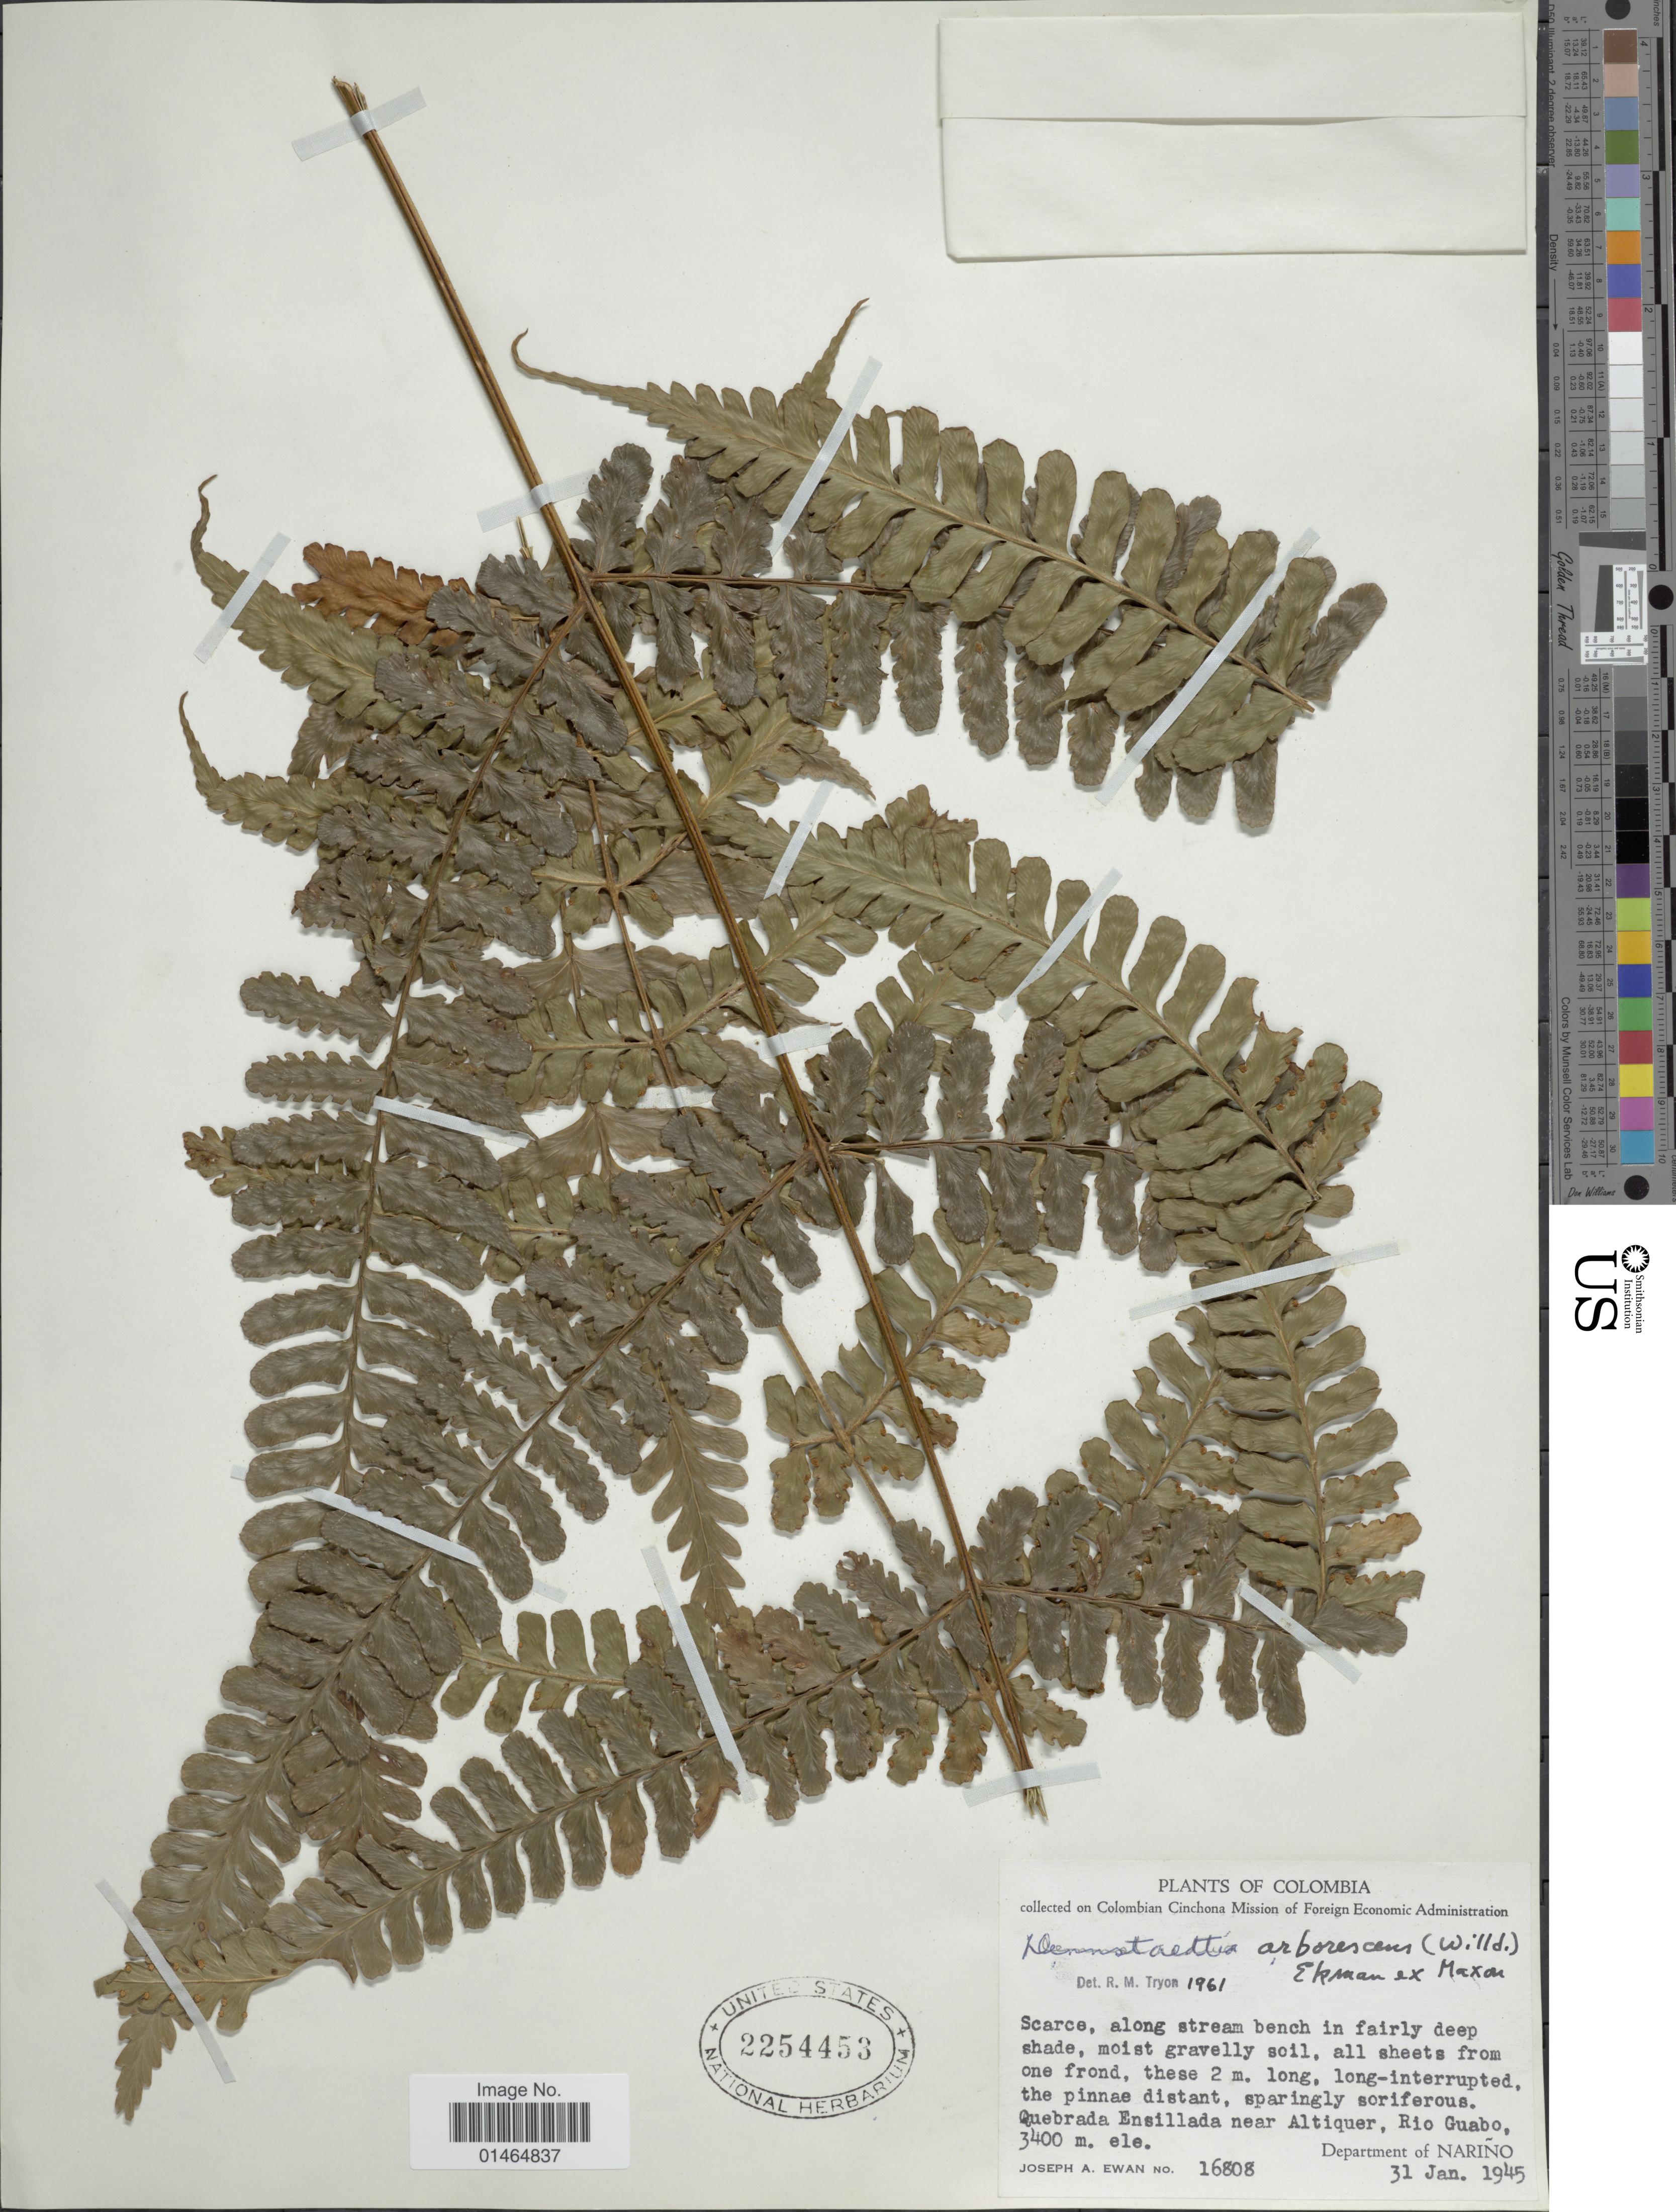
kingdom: Plantae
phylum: Tracheophyta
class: Polypodiopsida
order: Polypodiales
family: Dennstaedtiaceae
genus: Dennstaedtia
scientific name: Dennstaedtia obtusifolia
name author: (Willd.) T. Moore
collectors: J. A. Ewan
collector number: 16808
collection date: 1945-01-31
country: Colombia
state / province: Nariño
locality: Quebrada Ensillada near Altique, Rio Guabo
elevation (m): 3400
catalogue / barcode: US 2254453